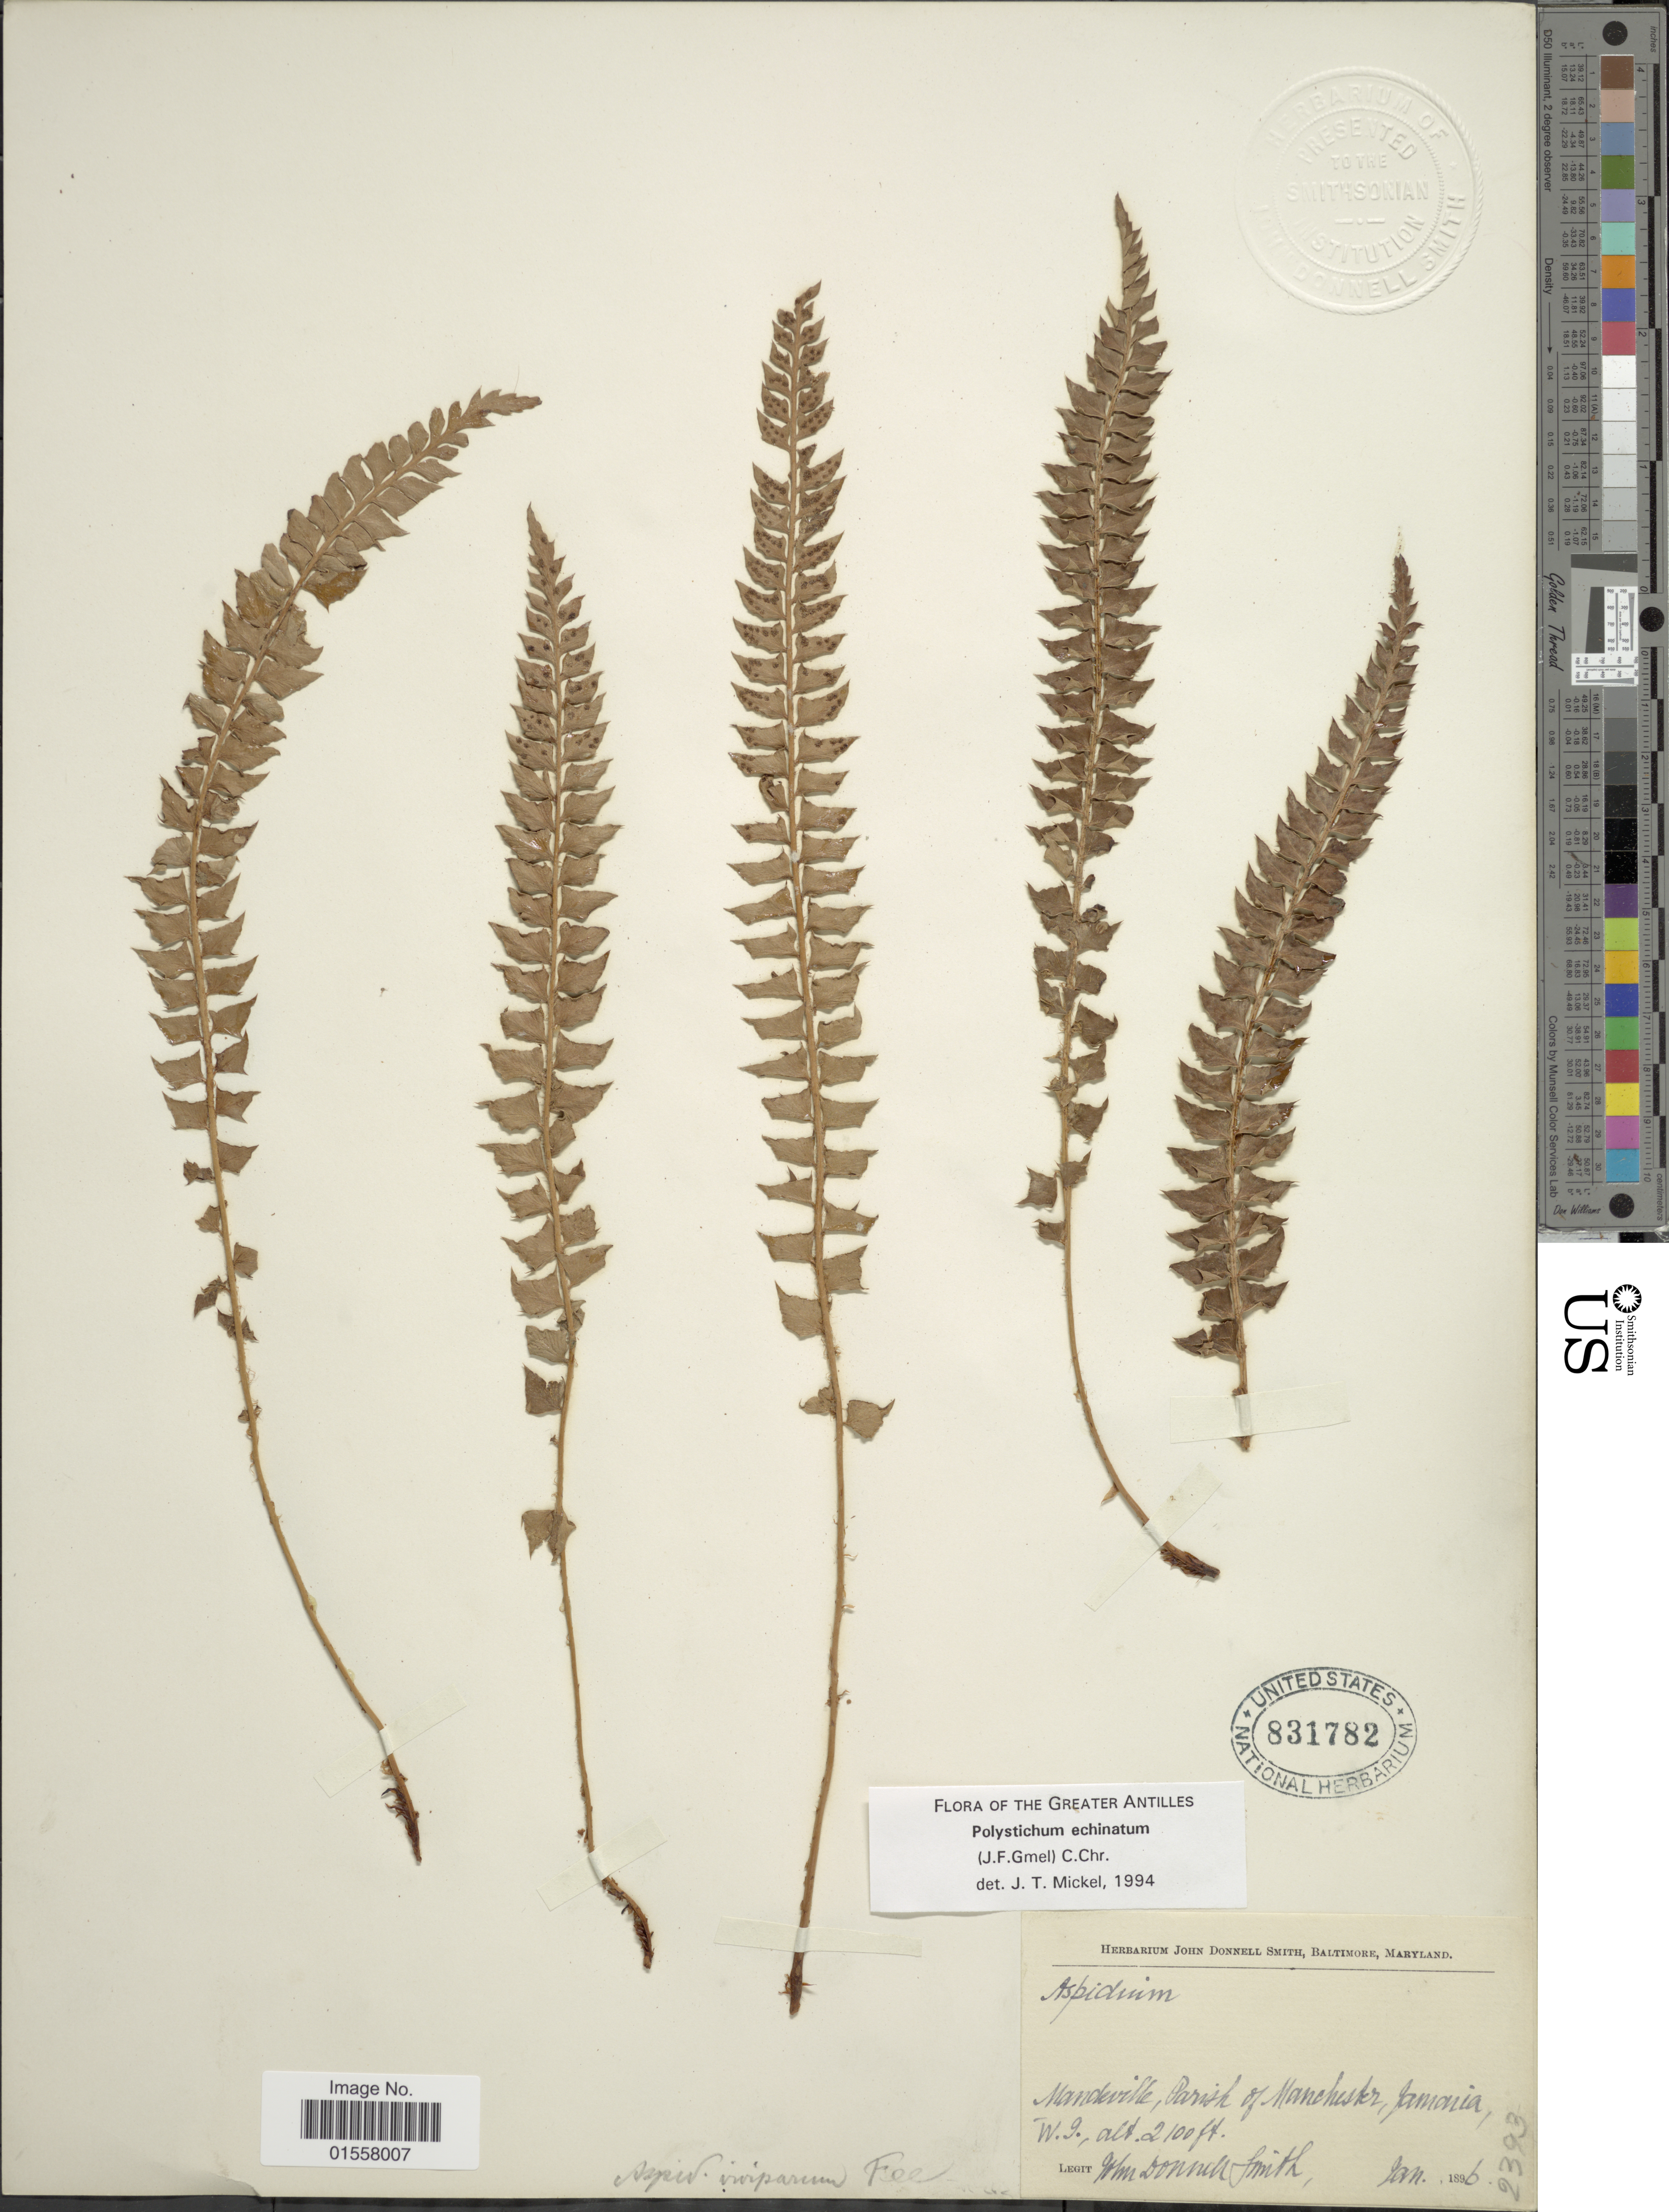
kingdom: Plantae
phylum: Tracheophyta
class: Polypodiopsida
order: Polypodiales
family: Dryopteridaceae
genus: Polystichum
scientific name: Polystichum echinatum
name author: (J.F. Gmel.) C. Chr.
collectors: J. Donnell Smith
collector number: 2393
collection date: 1896-01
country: Jamaica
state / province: Manchester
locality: Mandeville, Parish of Manchester, Jamaica, W. I.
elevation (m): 640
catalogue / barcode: US 831782